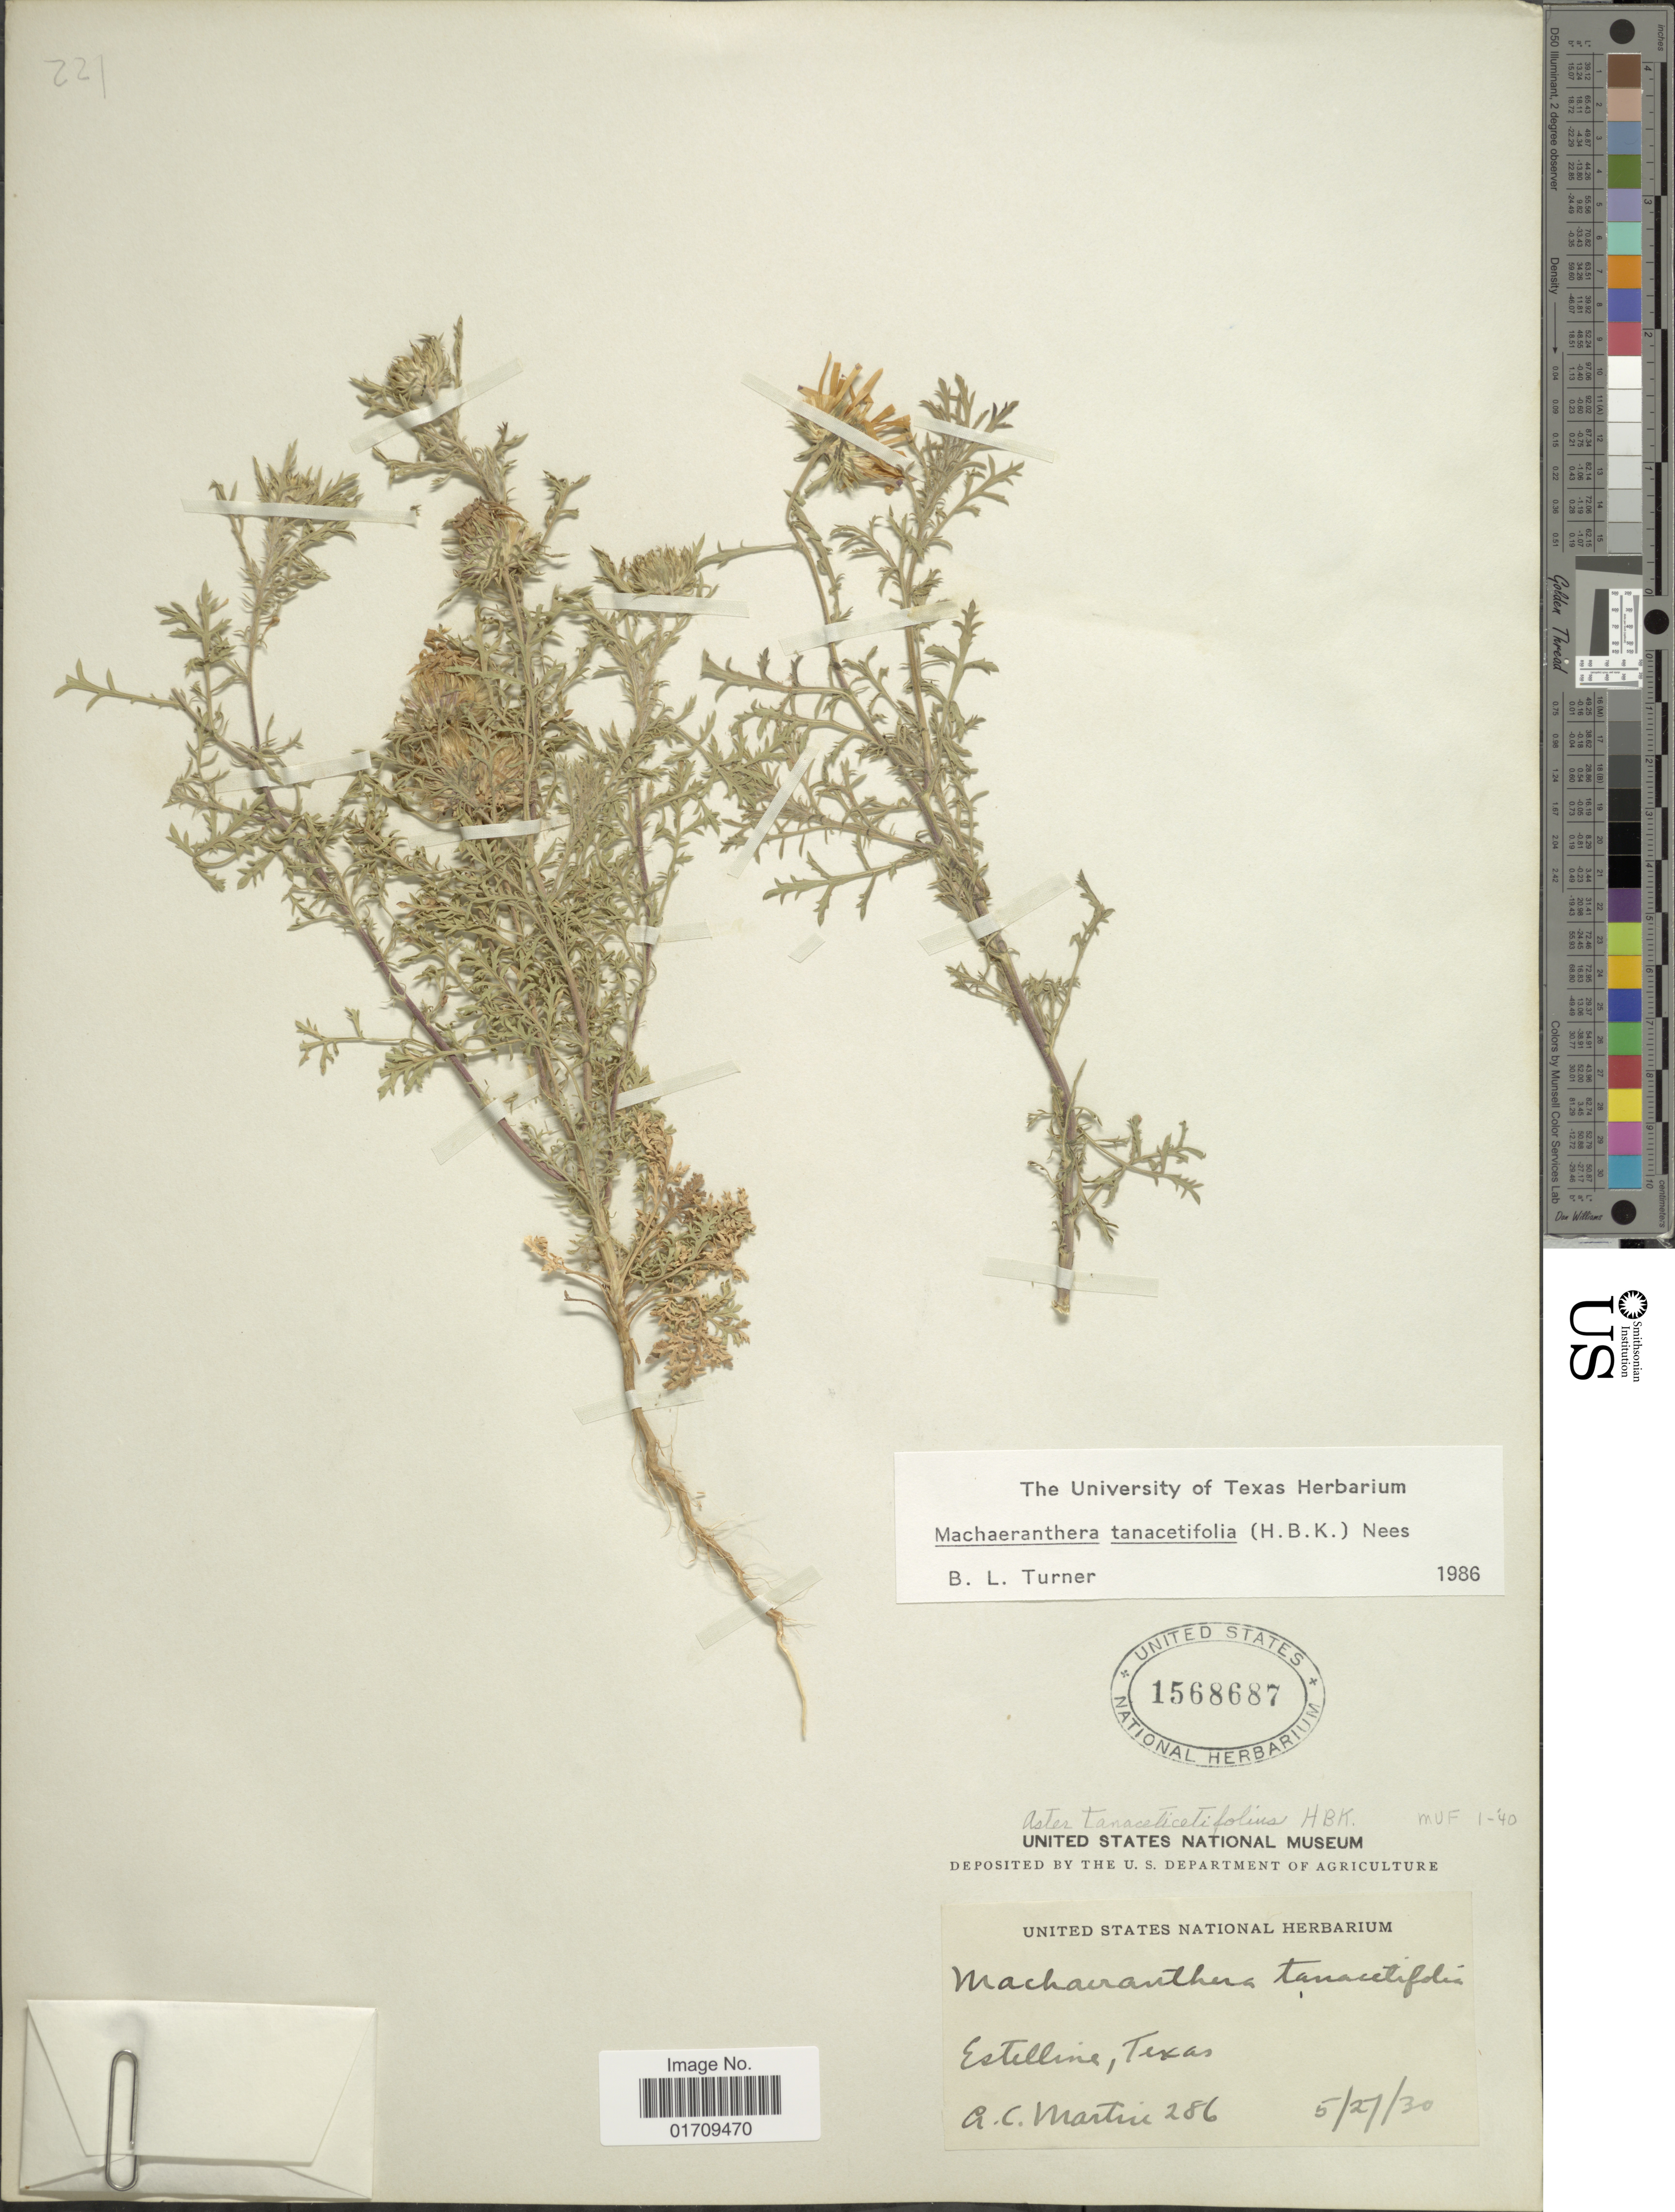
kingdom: Plantae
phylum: Tracheophyta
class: Magnoliopsida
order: Asterales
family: Asteraceae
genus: Machaeranthera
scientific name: Machaeranthera tanacetifolia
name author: (Kunth) Nees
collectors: A. C. Martin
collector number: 286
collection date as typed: Transcribed d/m/y: 27/5/30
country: United States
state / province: Texas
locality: Estelline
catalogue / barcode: US 1568687